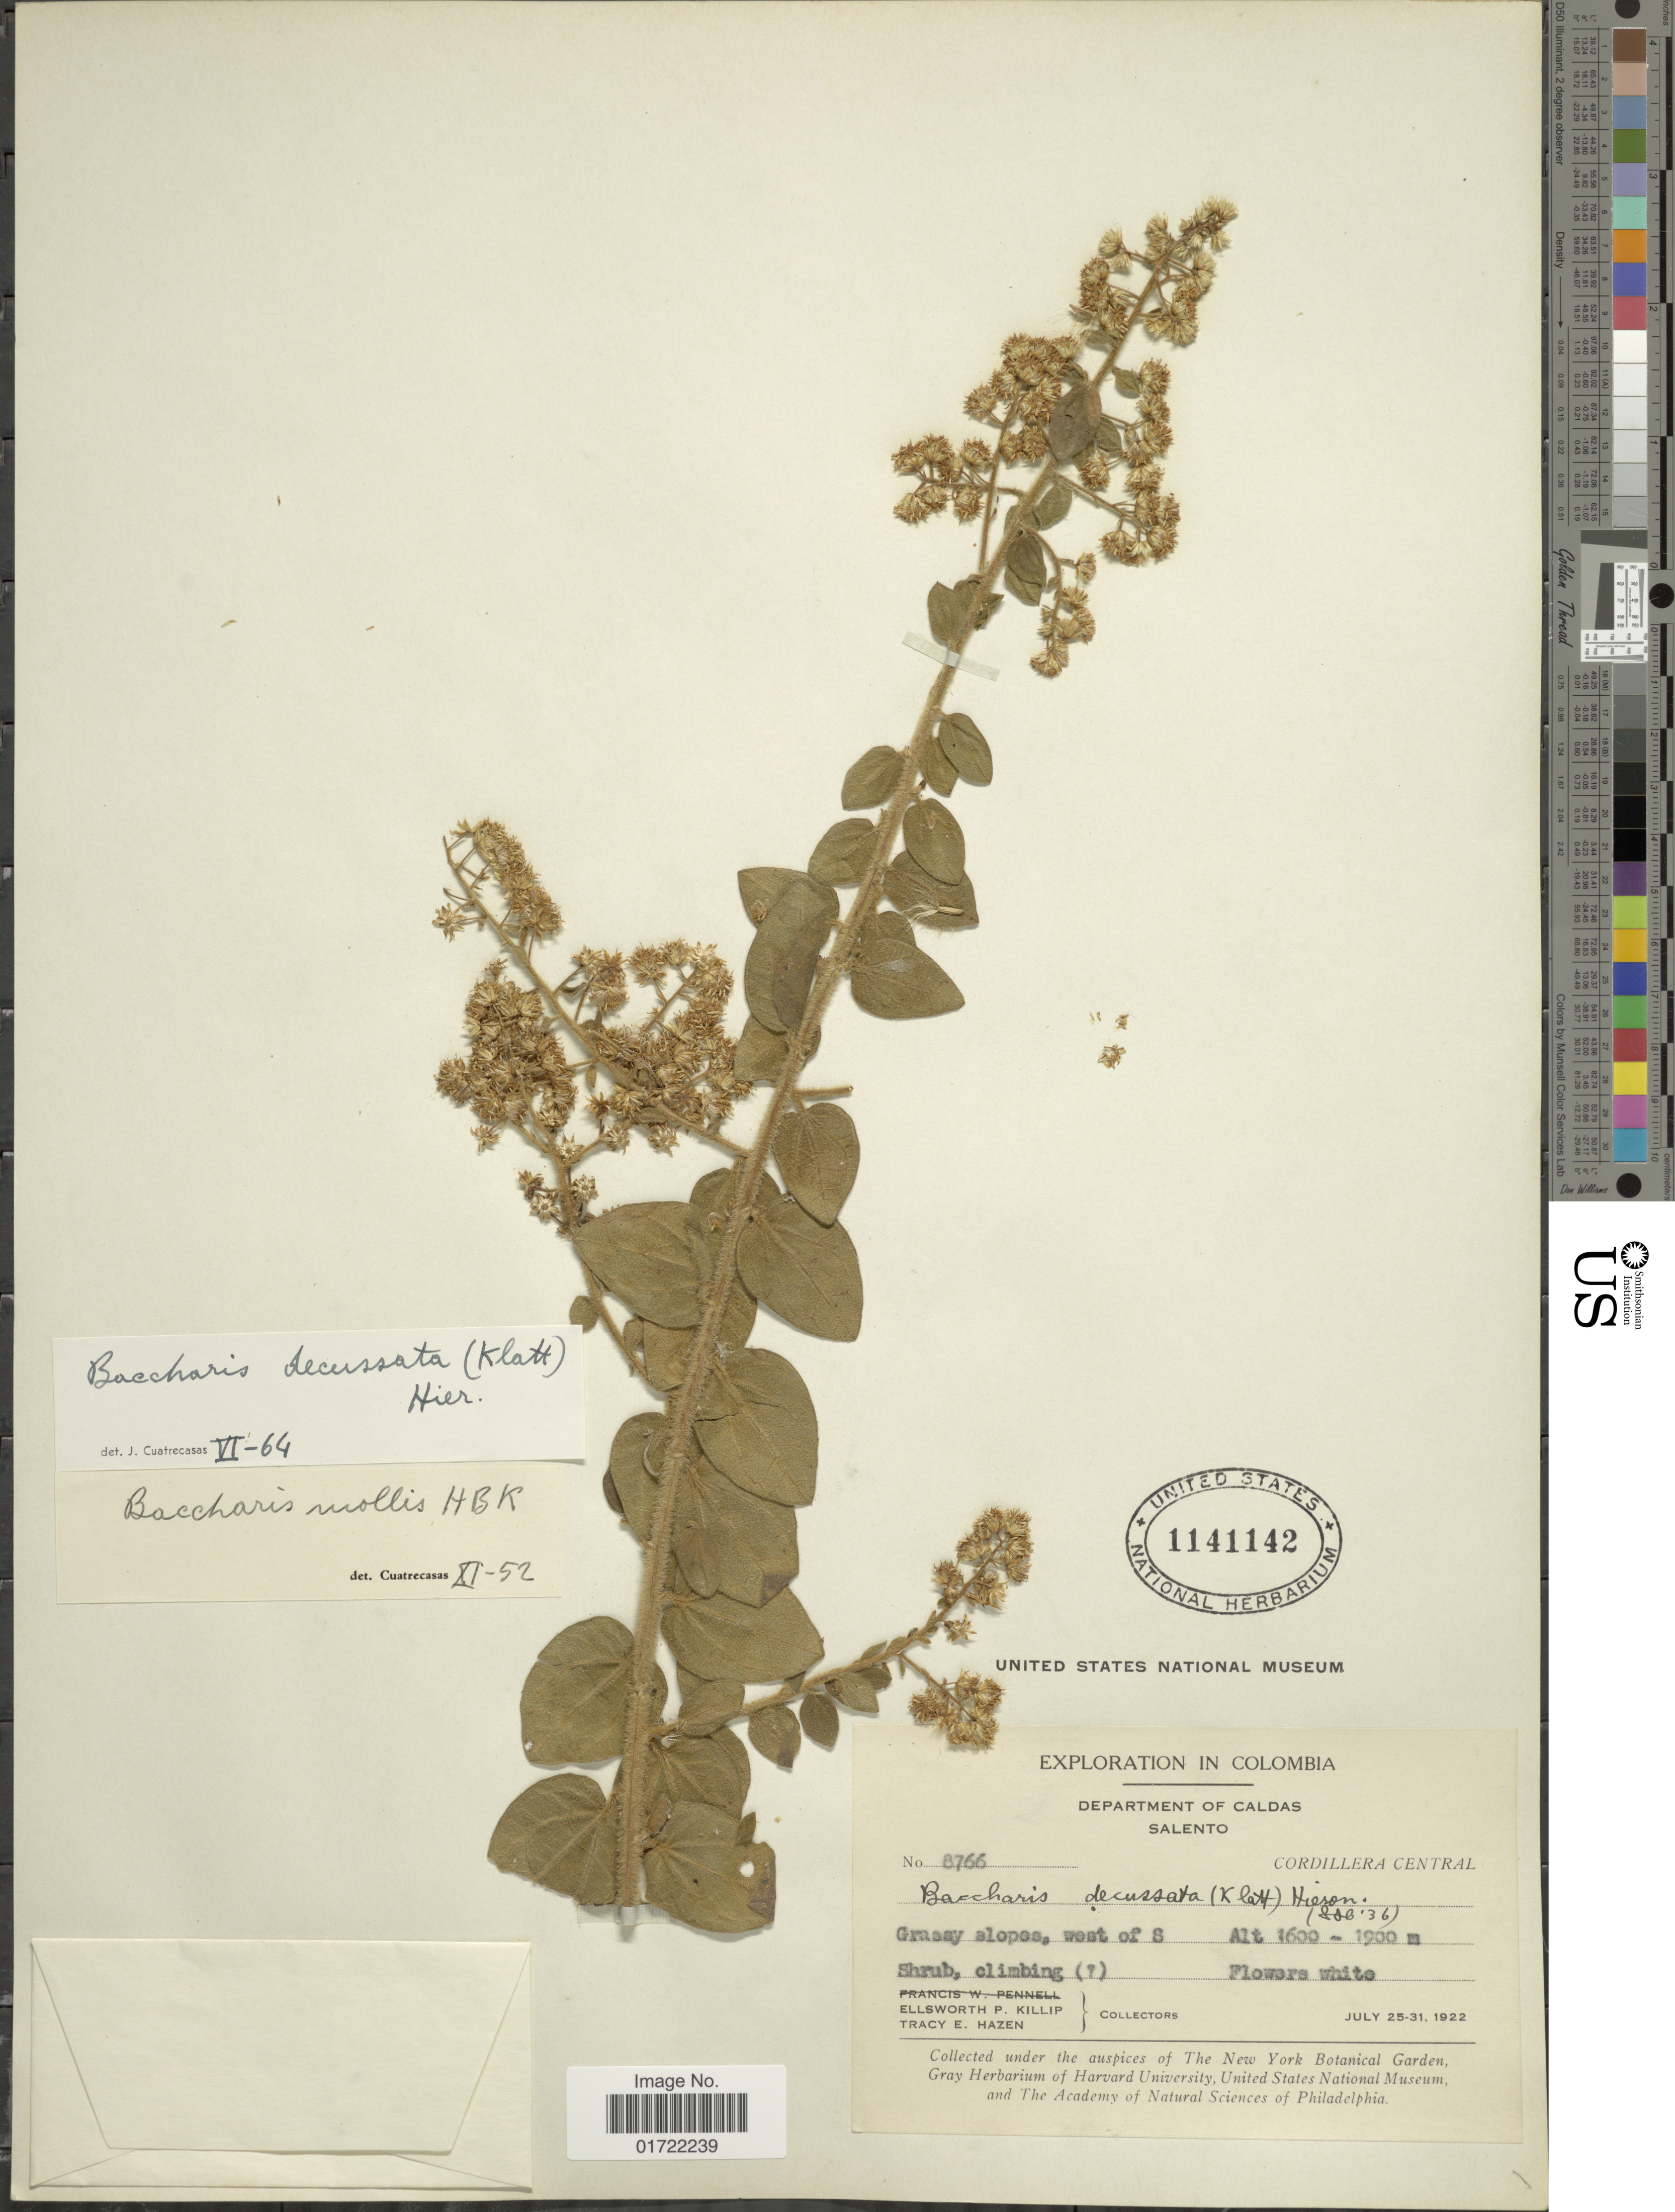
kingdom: Plantae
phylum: Tracheophyta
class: Magnoliopsida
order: Asterales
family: Asteraceae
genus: Baccharis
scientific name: Baccharis decussata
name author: (Klatt) Hieron.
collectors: E. P. Killip & T. E. Hazen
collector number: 8766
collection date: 1922-07-25/1922-07-31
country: Colombia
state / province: Caldas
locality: Salento, Cordillera Central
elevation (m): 1600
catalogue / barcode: US 1141142